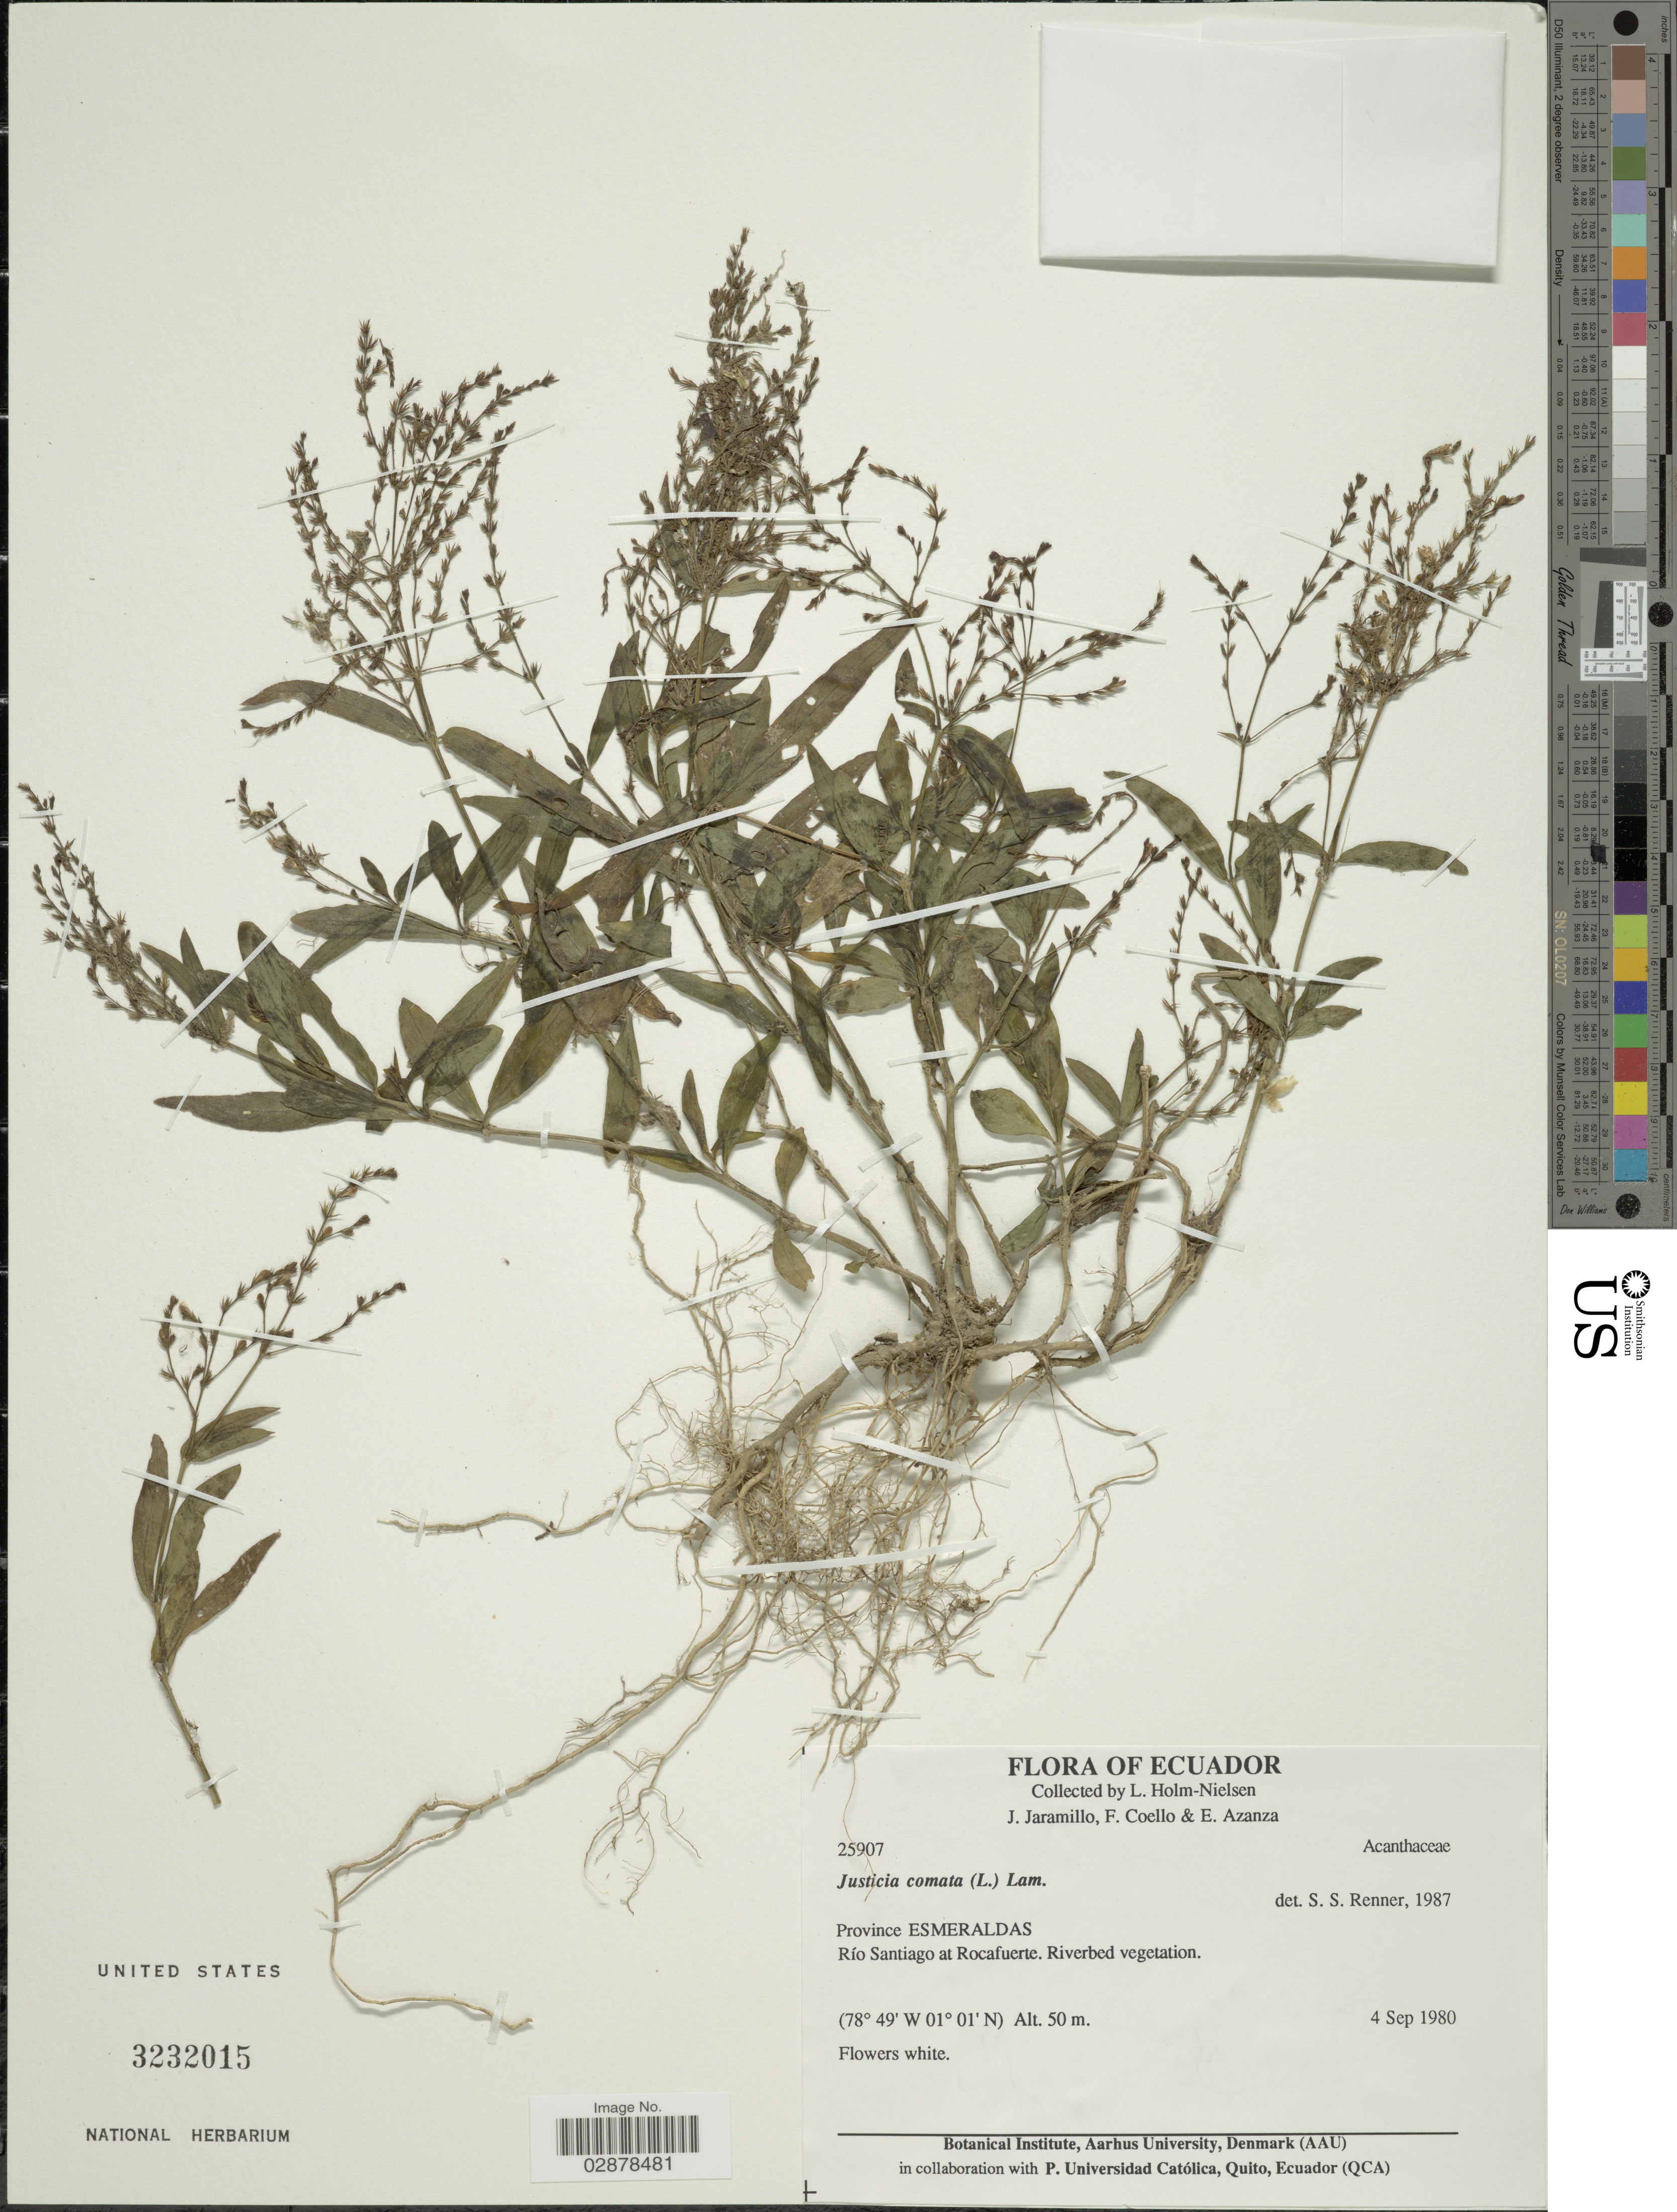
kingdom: Plantae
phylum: Tracheophyta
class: Magnoliopsida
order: Lamiales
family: Acanthaceae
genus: Justicia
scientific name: Justicia comata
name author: (L.) Lam.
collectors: L. Holm-Nielsen, J. Jaramillo, F. Coello & E. Azanza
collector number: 25907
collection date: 1980-09-04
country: Ecuador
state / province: Esmeraldas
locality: Río Santiago at Rocafuerte. Riverbed vegetation.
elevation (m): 50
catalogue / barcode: US 3232015